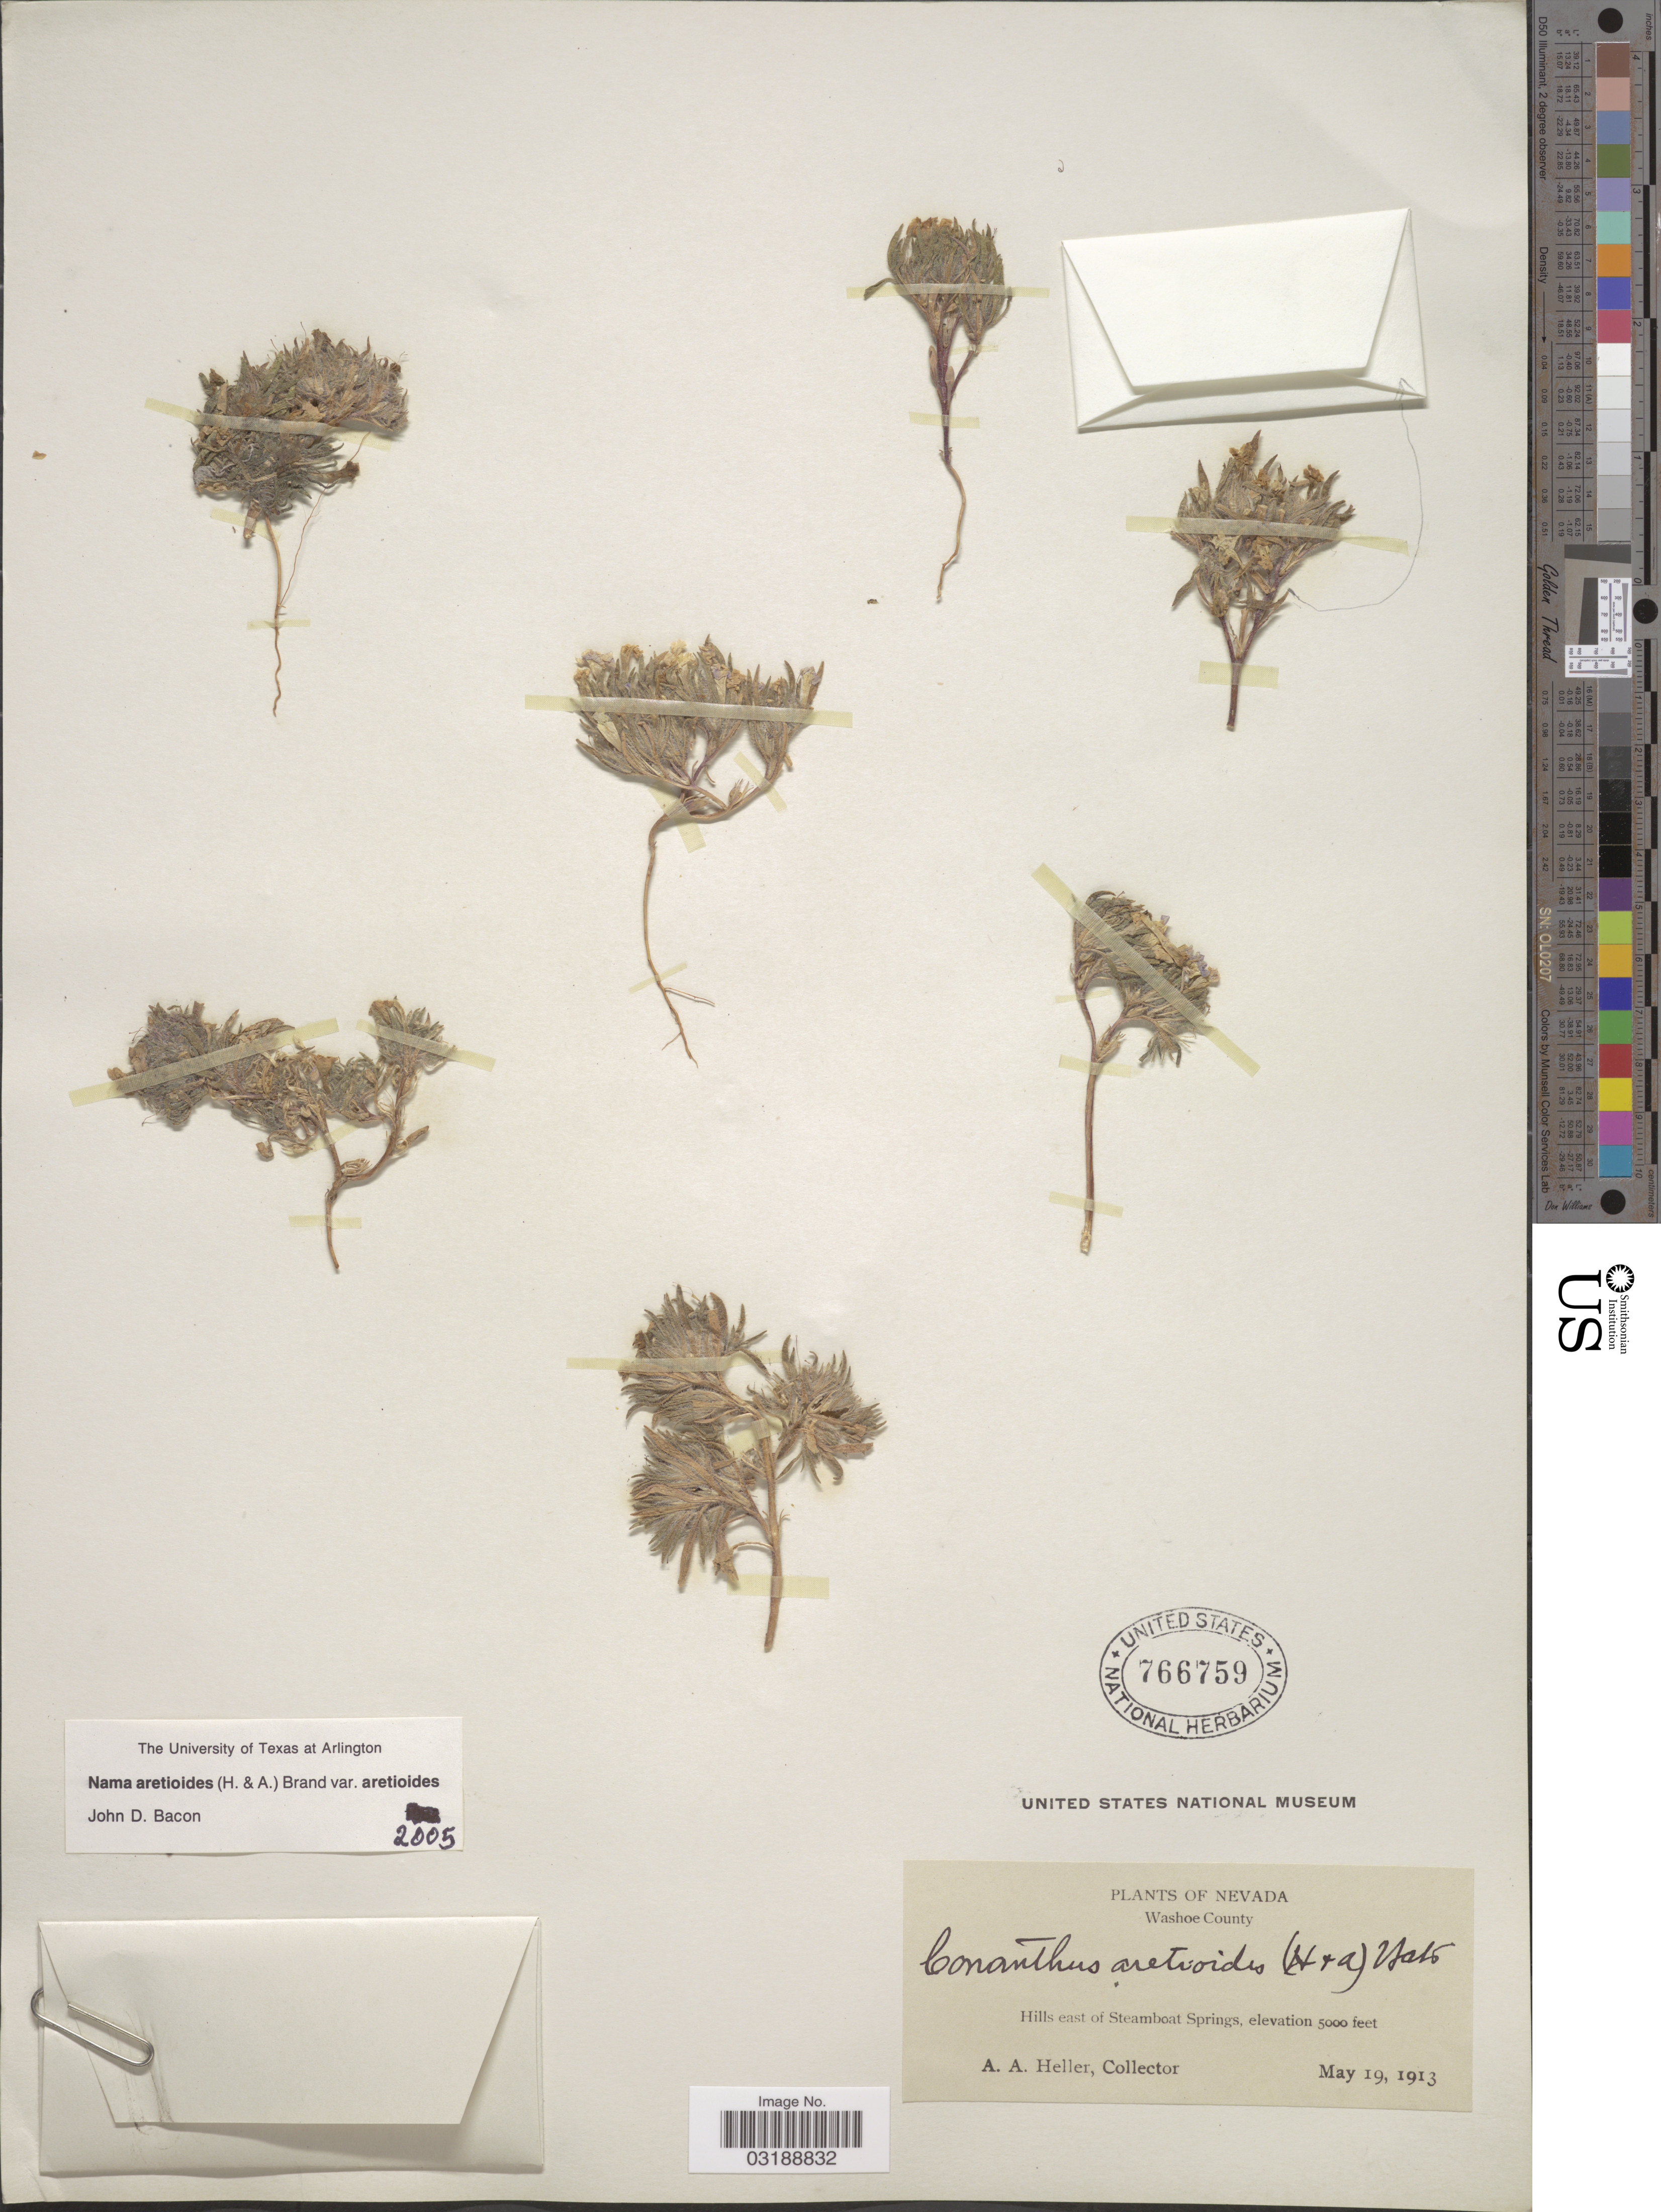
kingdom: Plantae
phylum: Tracheophyta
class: Magnoliopsida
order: Boraginales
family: Namaceae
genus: Nama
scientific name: Nama aretioides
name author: (Hook. & Arn.) Brand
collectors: A. A. Heller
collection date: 1913-05-19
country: United States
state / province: Nevada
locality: Washoe County. Hills east of Steamboat Springs.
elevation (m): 1524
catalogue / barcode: US 766759